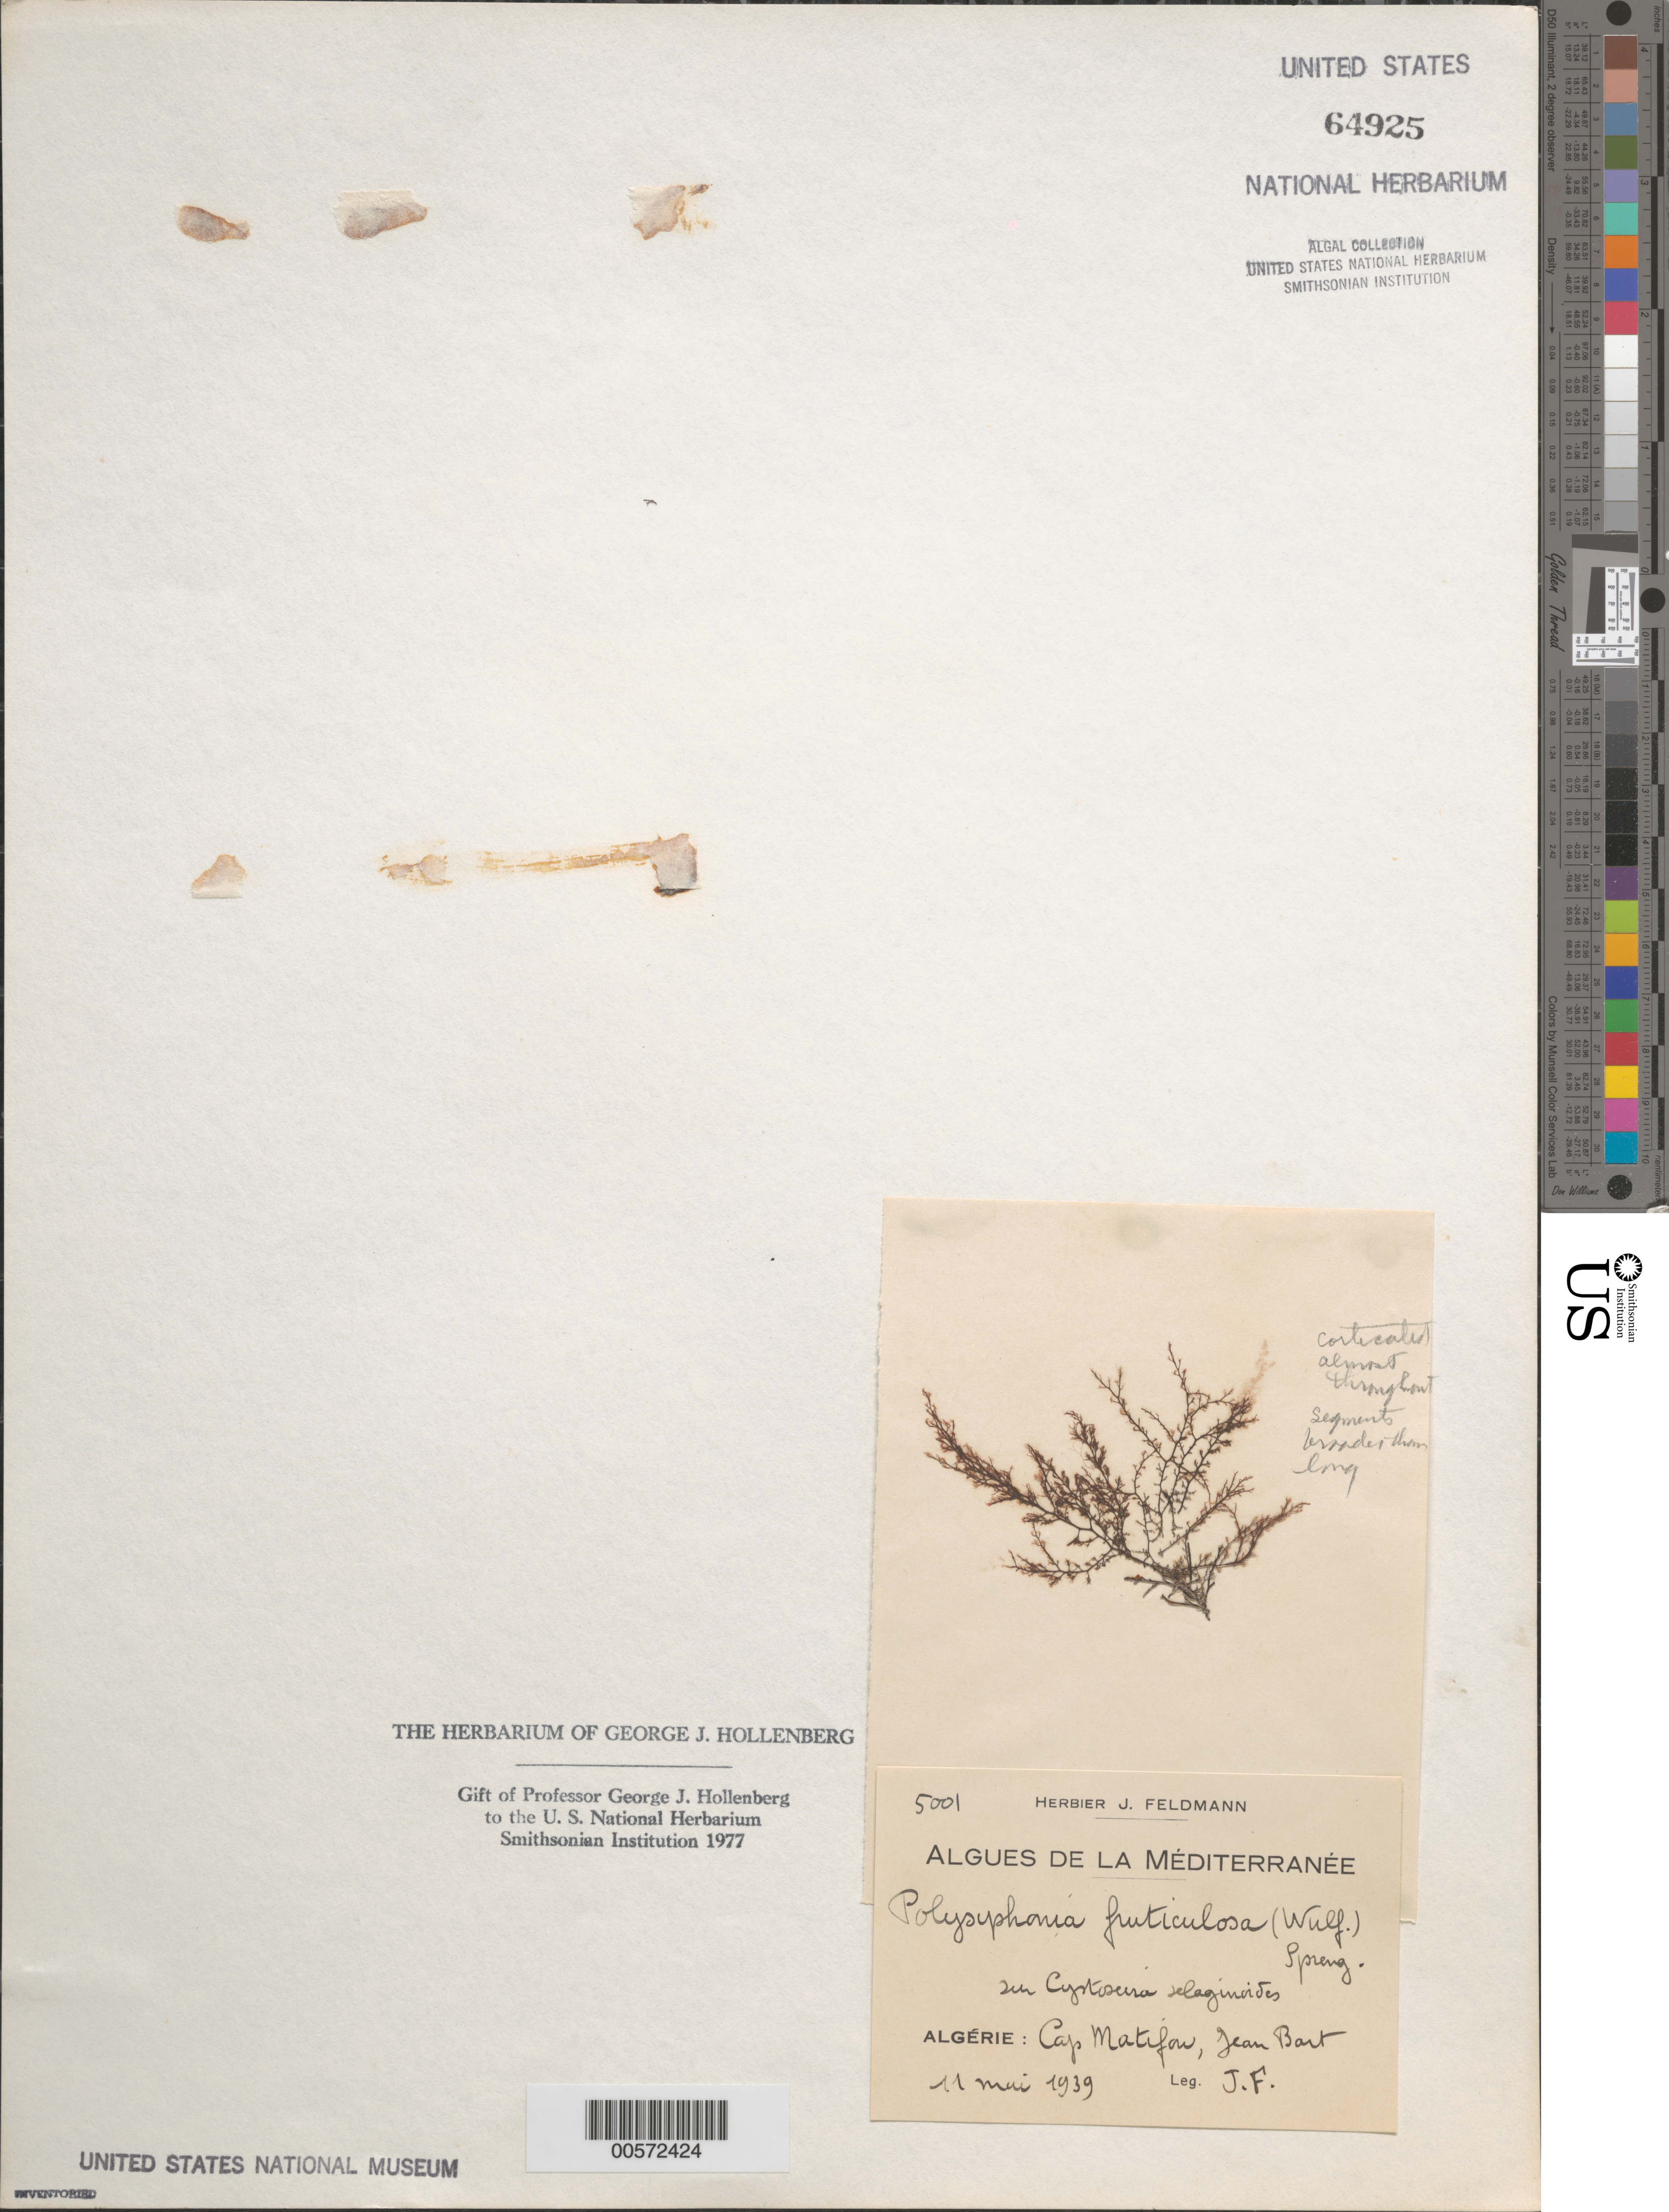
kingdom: Plantae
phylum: Rhodophyta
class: Florideophyceae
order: Ceramiales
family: Rhodomelaceae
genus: Polysiphonia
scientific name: Polysiphonia fruticulosa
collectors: J. Feldmann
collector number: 5001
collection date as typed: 11 May 1939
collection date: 1939-05-11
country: Algeria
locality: Cap Matifou, Jean Bart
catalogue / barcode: US 64925